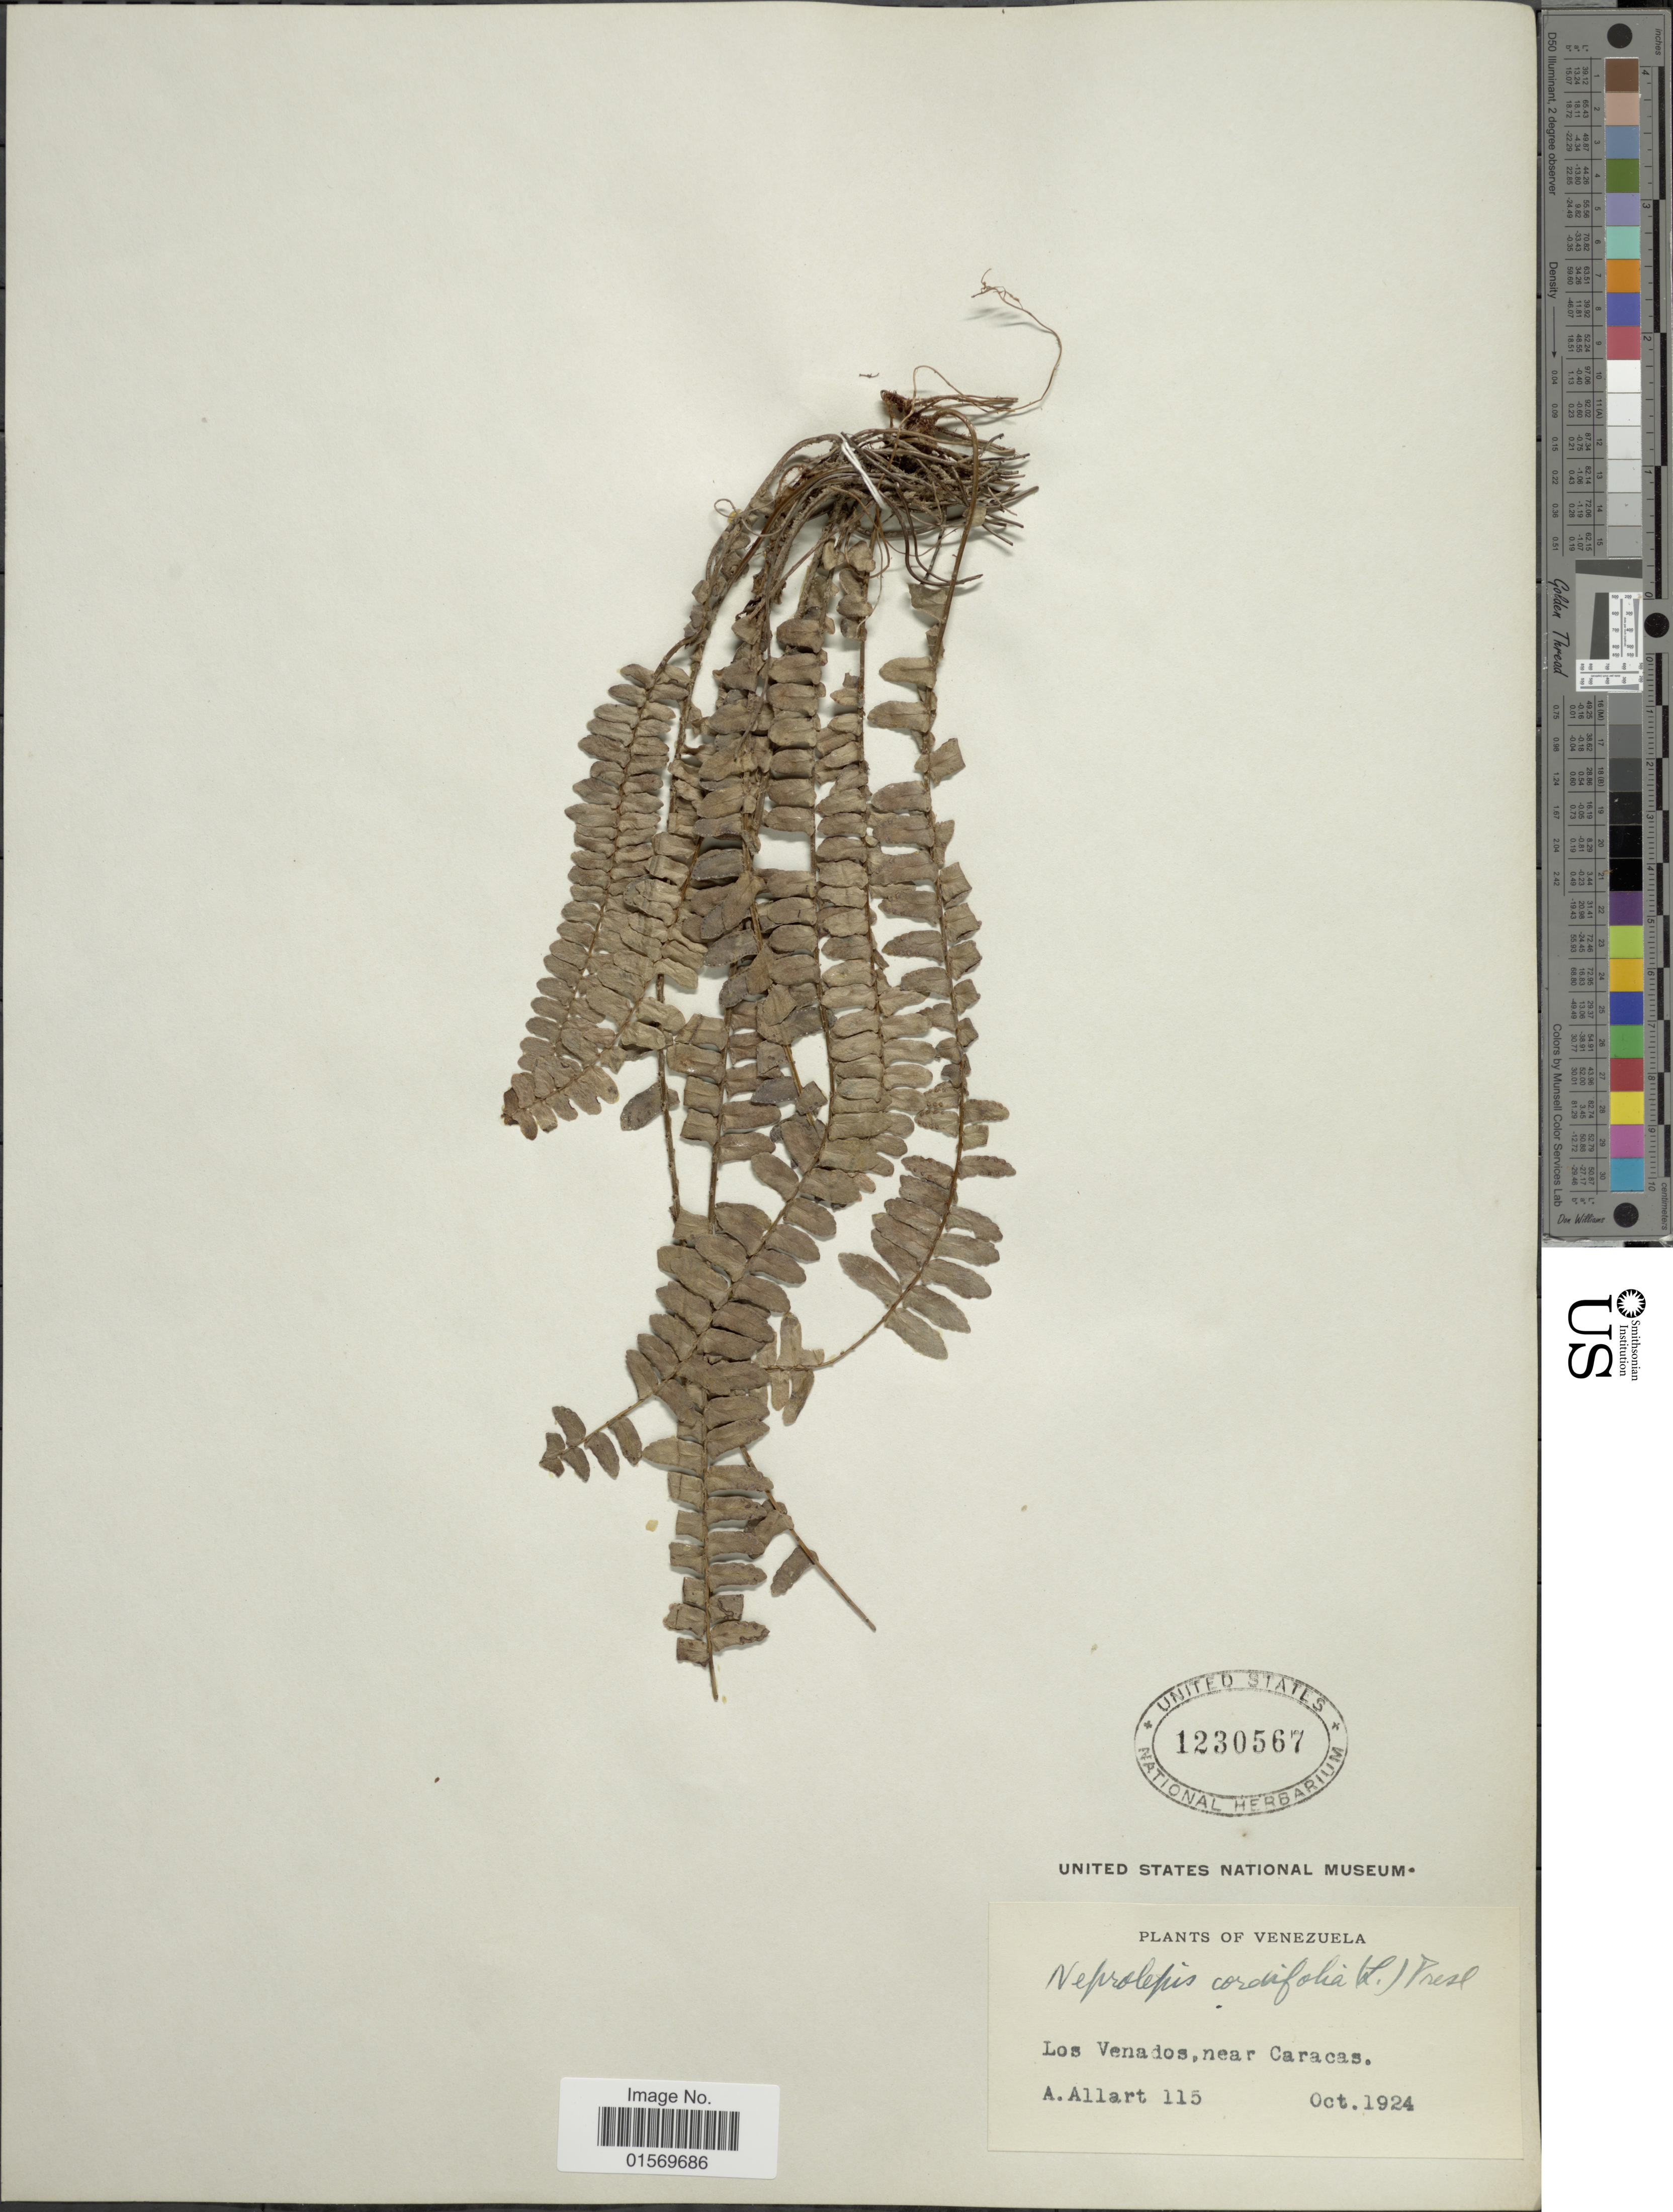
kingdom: Plantae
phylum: Tracheophyta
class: Polypodiopsida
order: Polypodiales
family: Nephrolepidaceae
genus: Nephrolepis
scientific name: Nephrolepis cordifolia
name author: (L.) C. Presl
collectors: A. Allart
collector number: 115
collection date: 1924-10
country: Venezuela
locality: Los Venados, near Caracas.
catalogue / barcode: US 1230567